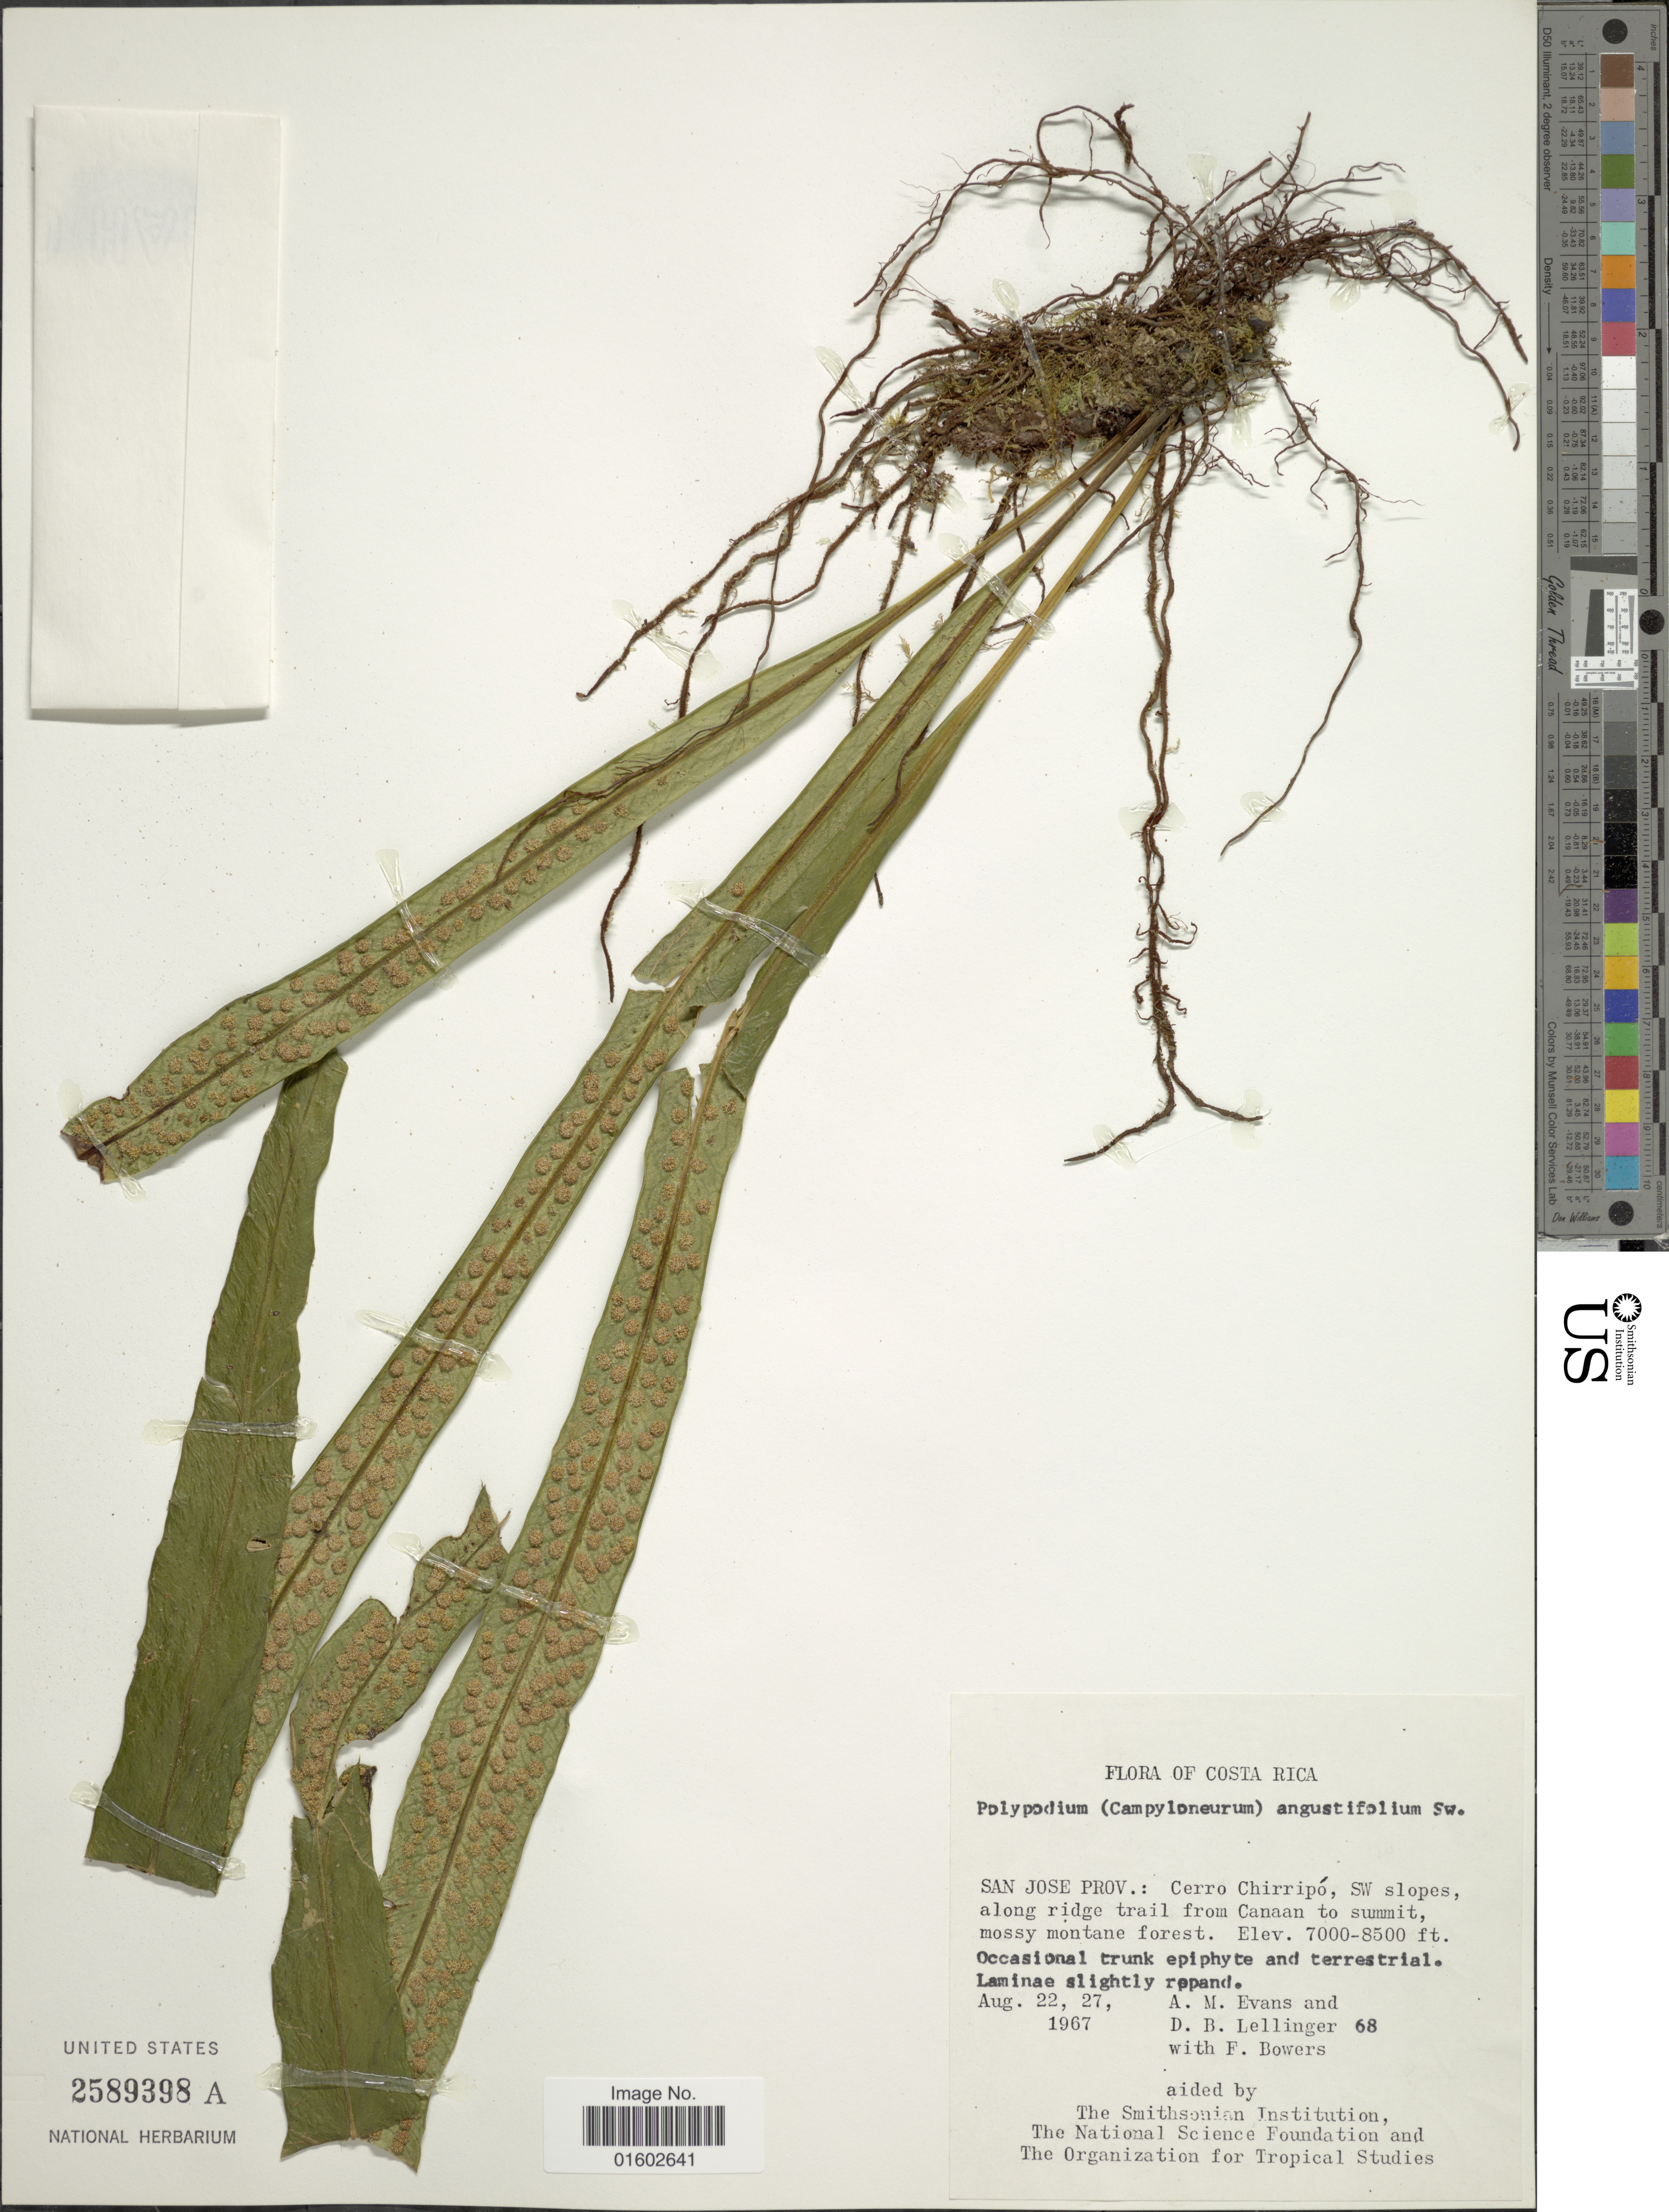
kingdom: Plantae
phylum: Tracheophyta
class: Polypodiopsida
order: Polypodiales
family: Polypodiaceae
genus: Campyloneurum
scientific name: Campyloneurum amphostenon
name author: (Kunze ex Klotzsch) Fée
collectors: A. M. Evans, D. B. Lellinger & F. Bowers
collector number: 68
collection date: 1967-08-22/1967-08-27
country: Costa Rica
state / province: San José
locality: Cerro Chirripo, SW slopes along trail from Canaan to summit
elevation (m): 2134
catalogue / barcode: US 2589398A